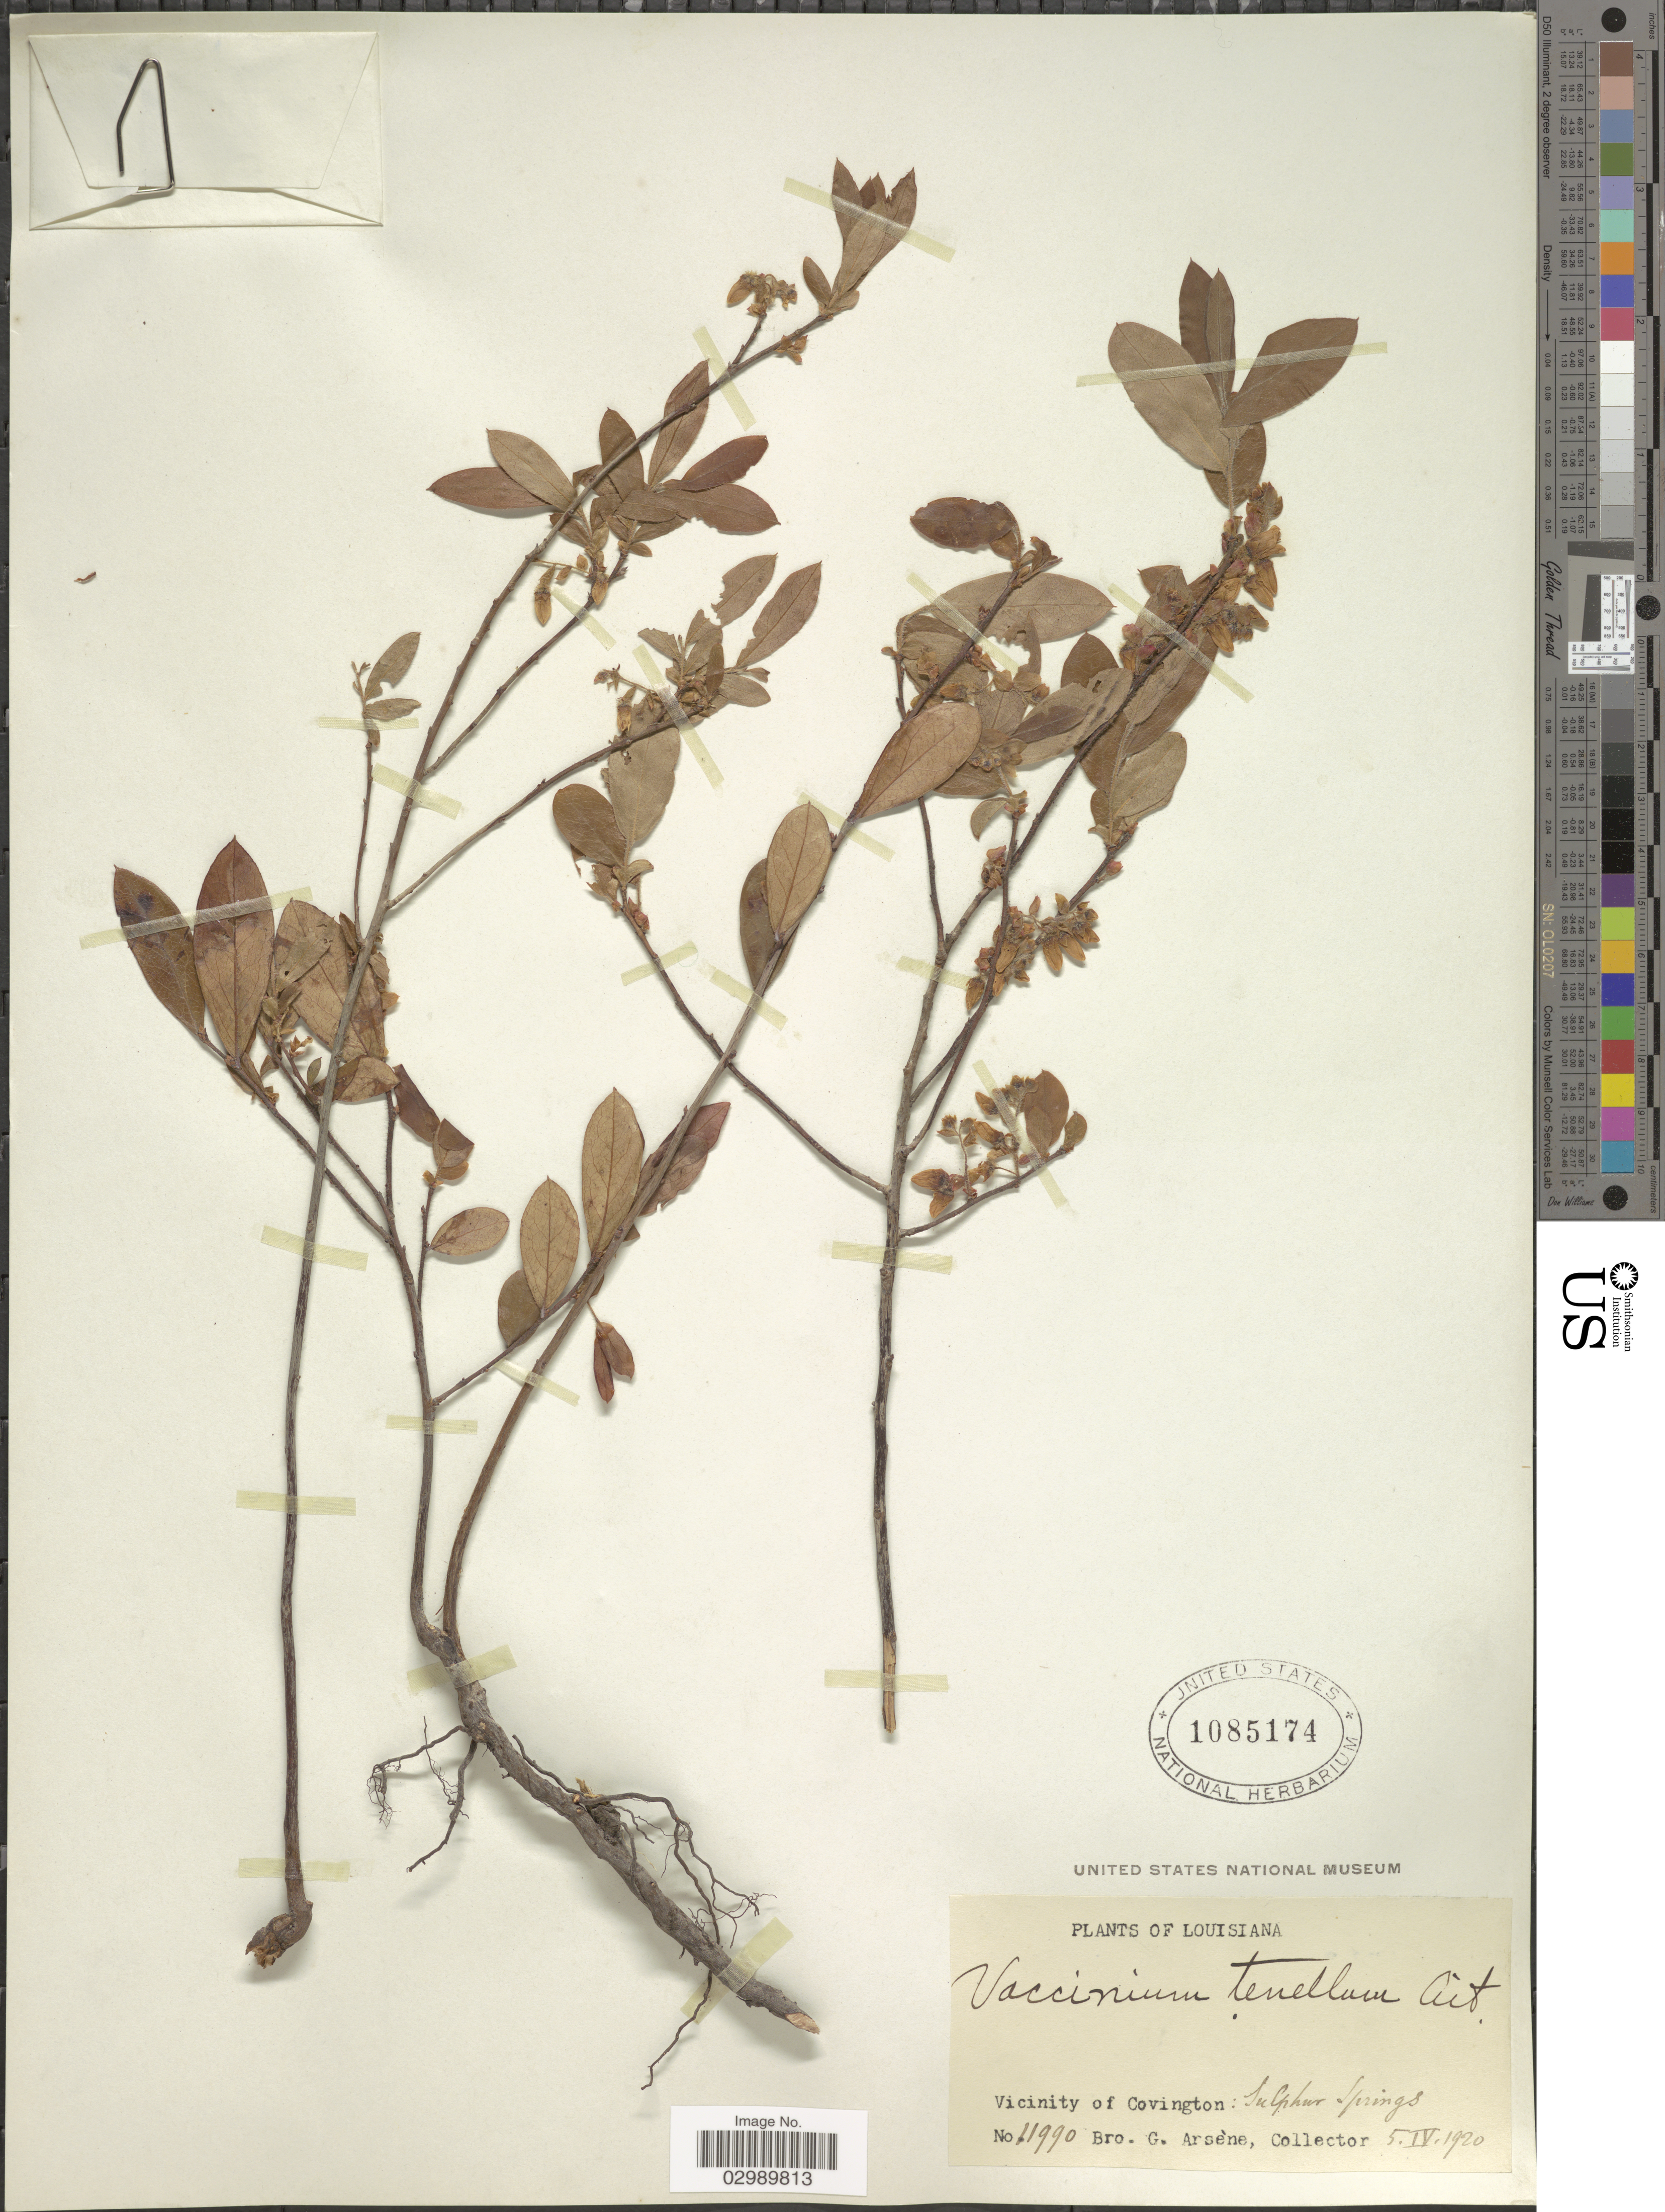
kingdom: Plantae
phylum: Tracheophyta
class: Magnoliopsida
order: Ericales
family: Ericaceae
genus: Vaccinium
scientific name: Vaccinium tenellum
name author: Aiton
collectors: Bro. G. Arsène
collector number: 11990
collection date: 1920-04-05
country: United States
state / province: Louisiana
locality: Vicinity of Covington: Sulphur Springs.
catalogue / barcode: US 1085174